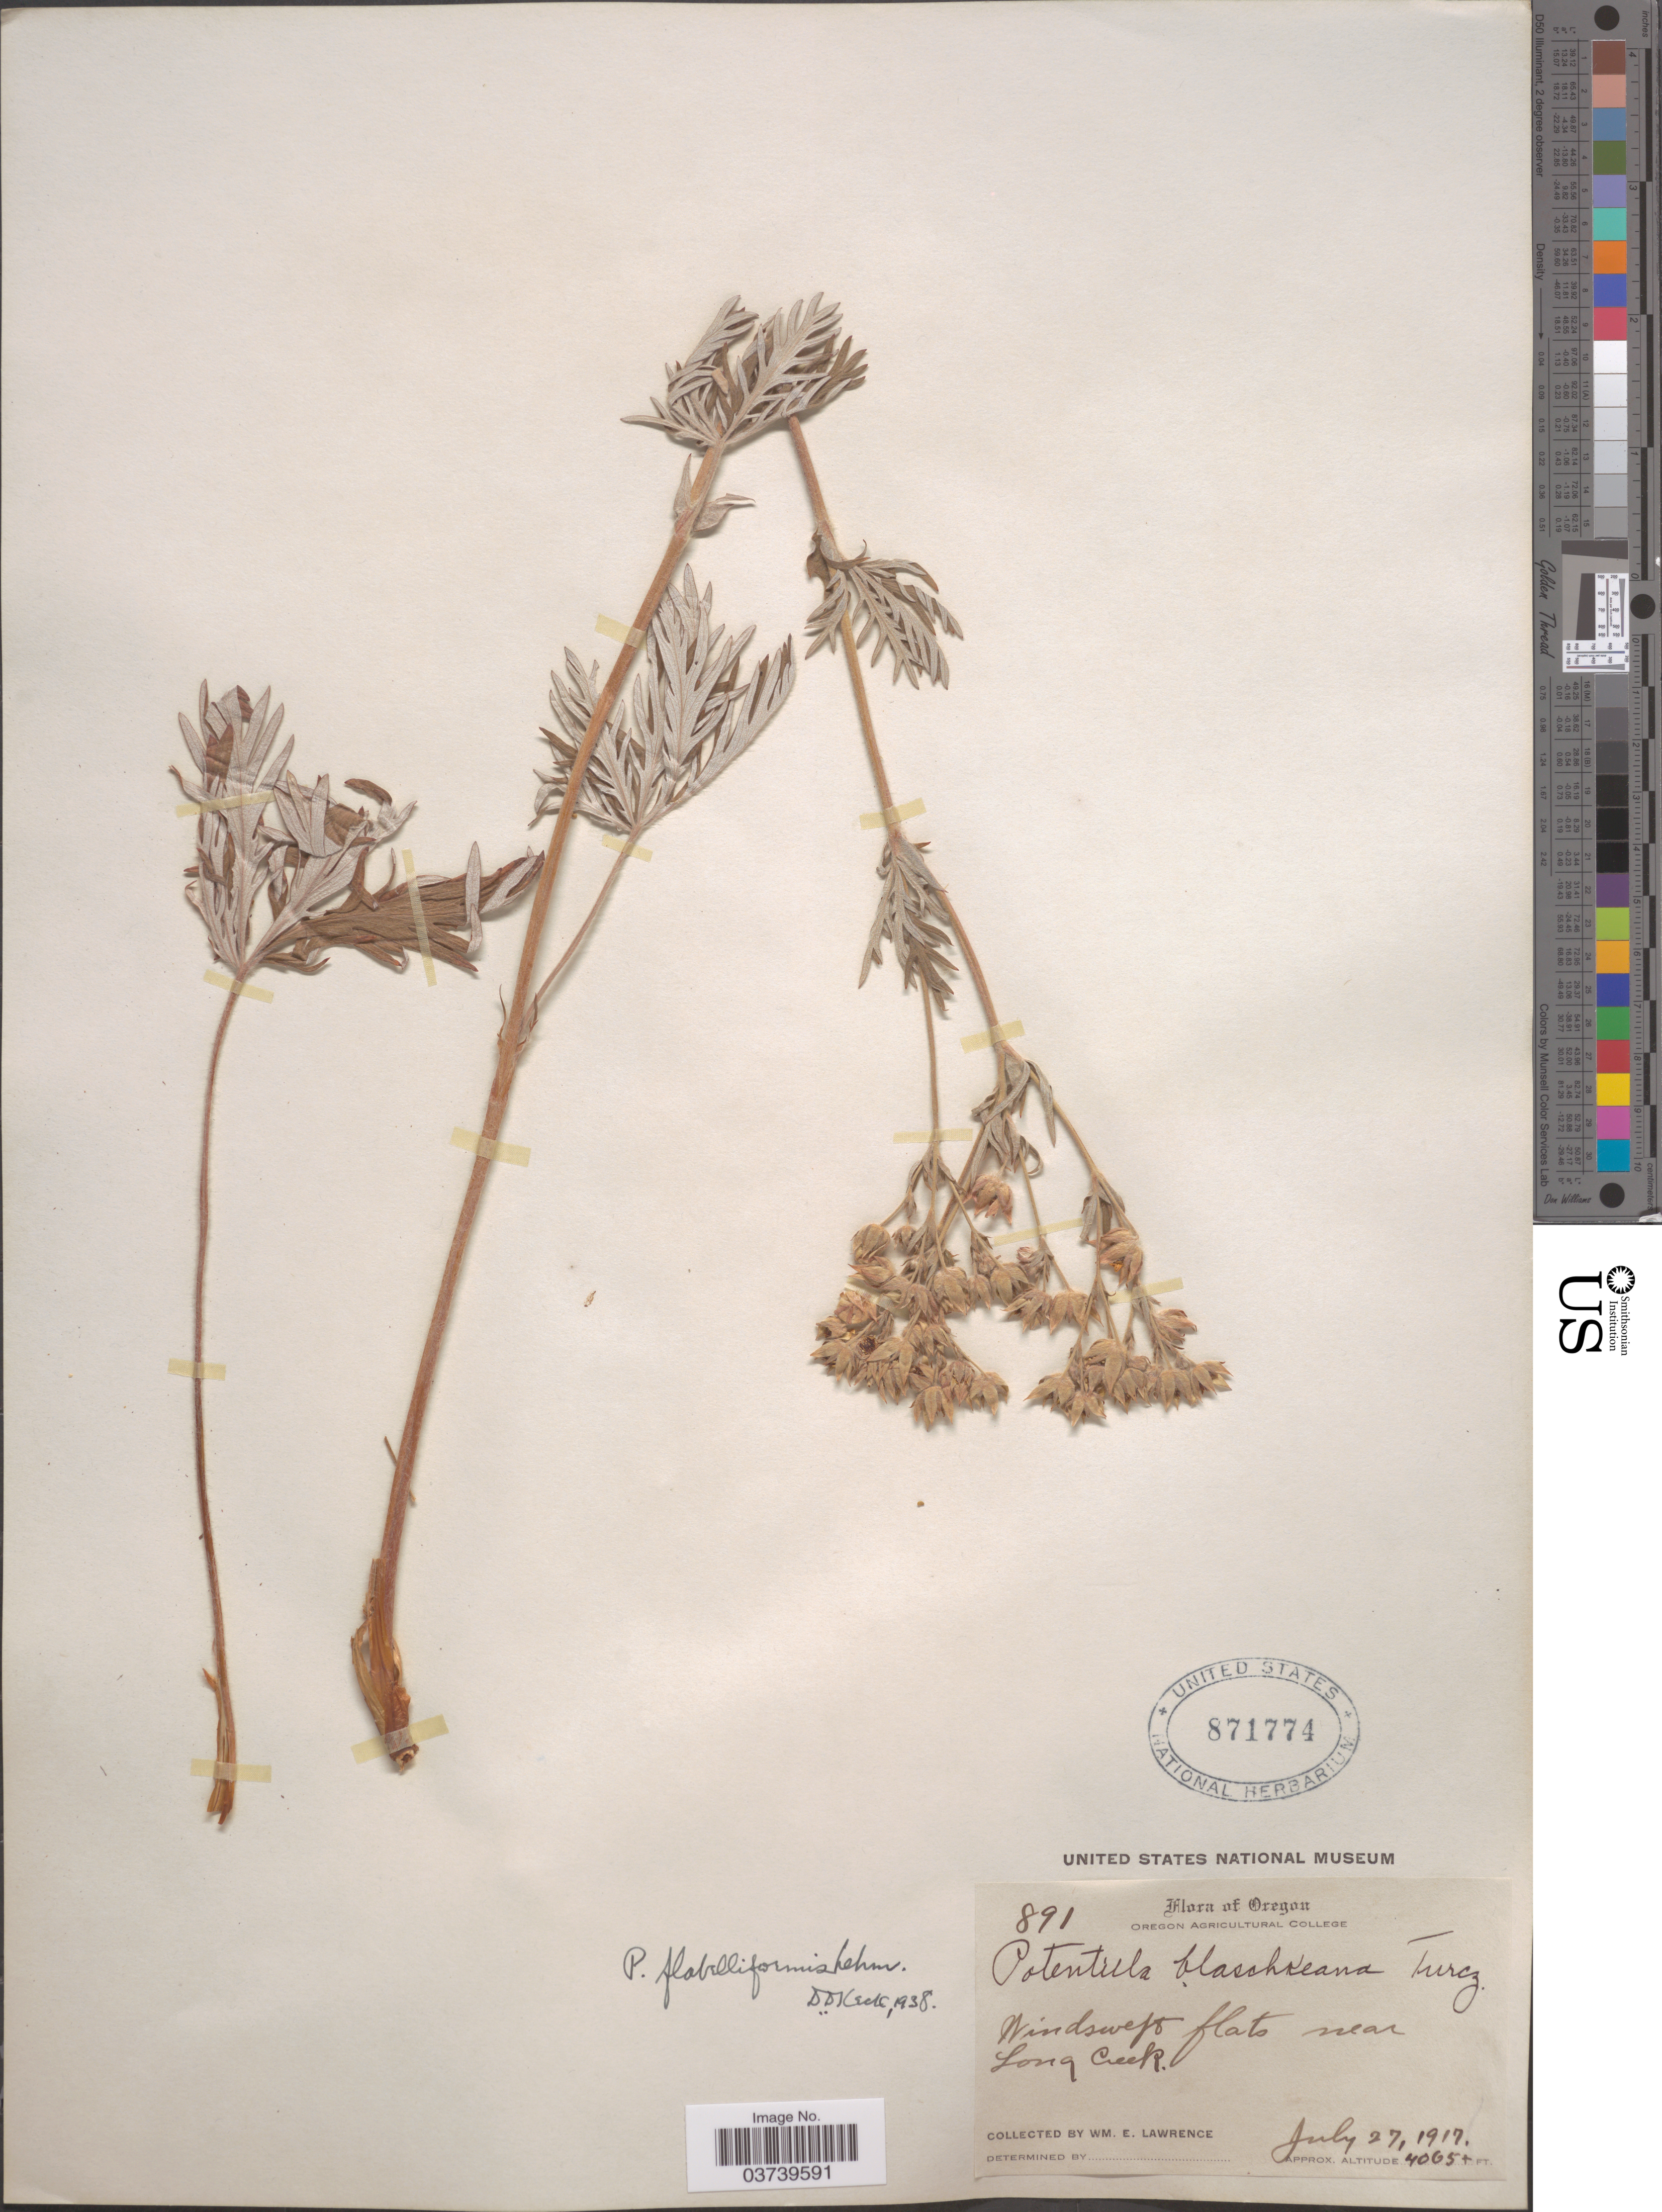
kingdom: Plantae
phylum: Tracheophyta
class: Magnoliopsida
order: Rosales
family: Rosaceae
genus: Potentilla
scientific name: Potentilla gracilis var. fastigiata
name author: (Nutt.) S. Watson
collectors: W. Lawrence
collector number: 891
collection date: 1917-07-27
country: United States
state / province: Oregon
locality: Windswept flats near Long Creek.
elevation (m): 1239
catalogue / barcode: US 871774